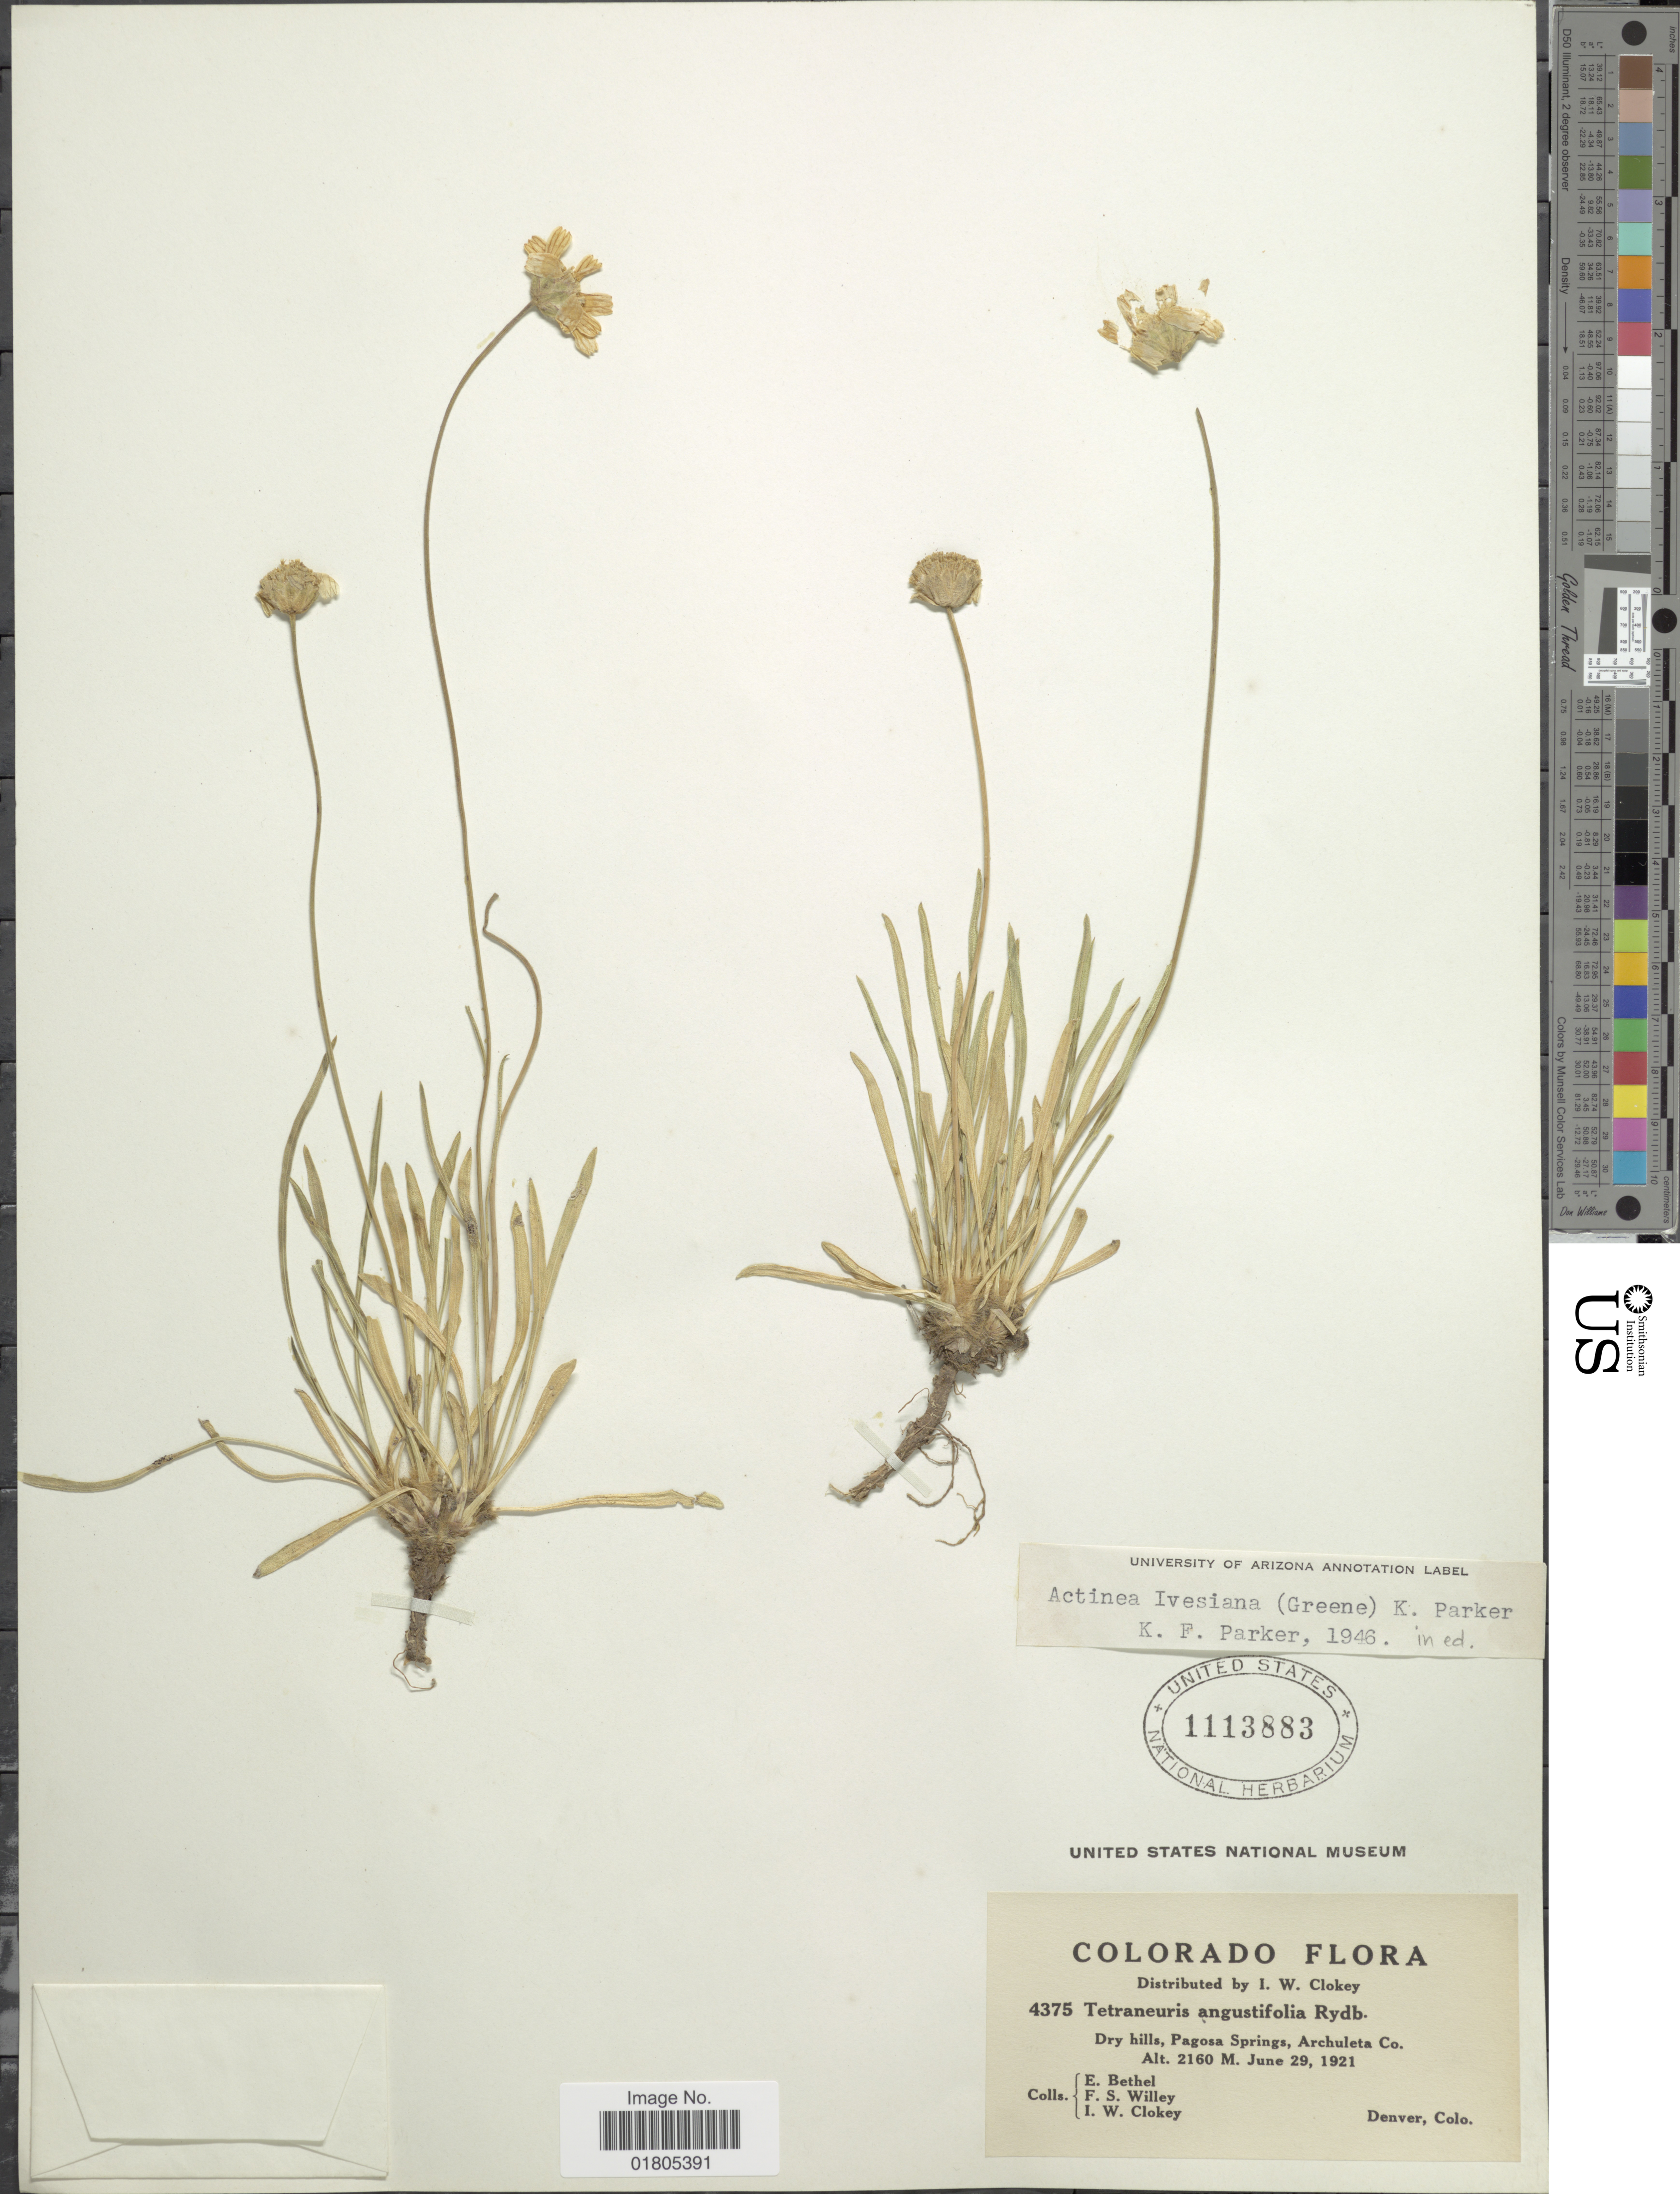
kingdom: Plantae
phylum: Tracheophyta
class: Magnoliopsida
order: Asterales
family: Asteraceae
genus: Actinea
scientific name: Actinea ivesiana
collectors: E. Bethel, F. Willey & I. W. Clokey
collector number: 4375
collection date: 1921-06-29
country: United States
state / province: Colorado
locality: Dry hills, Pagosa Springs, Archuleta Co.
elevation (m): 2160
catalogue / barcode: US 1113883